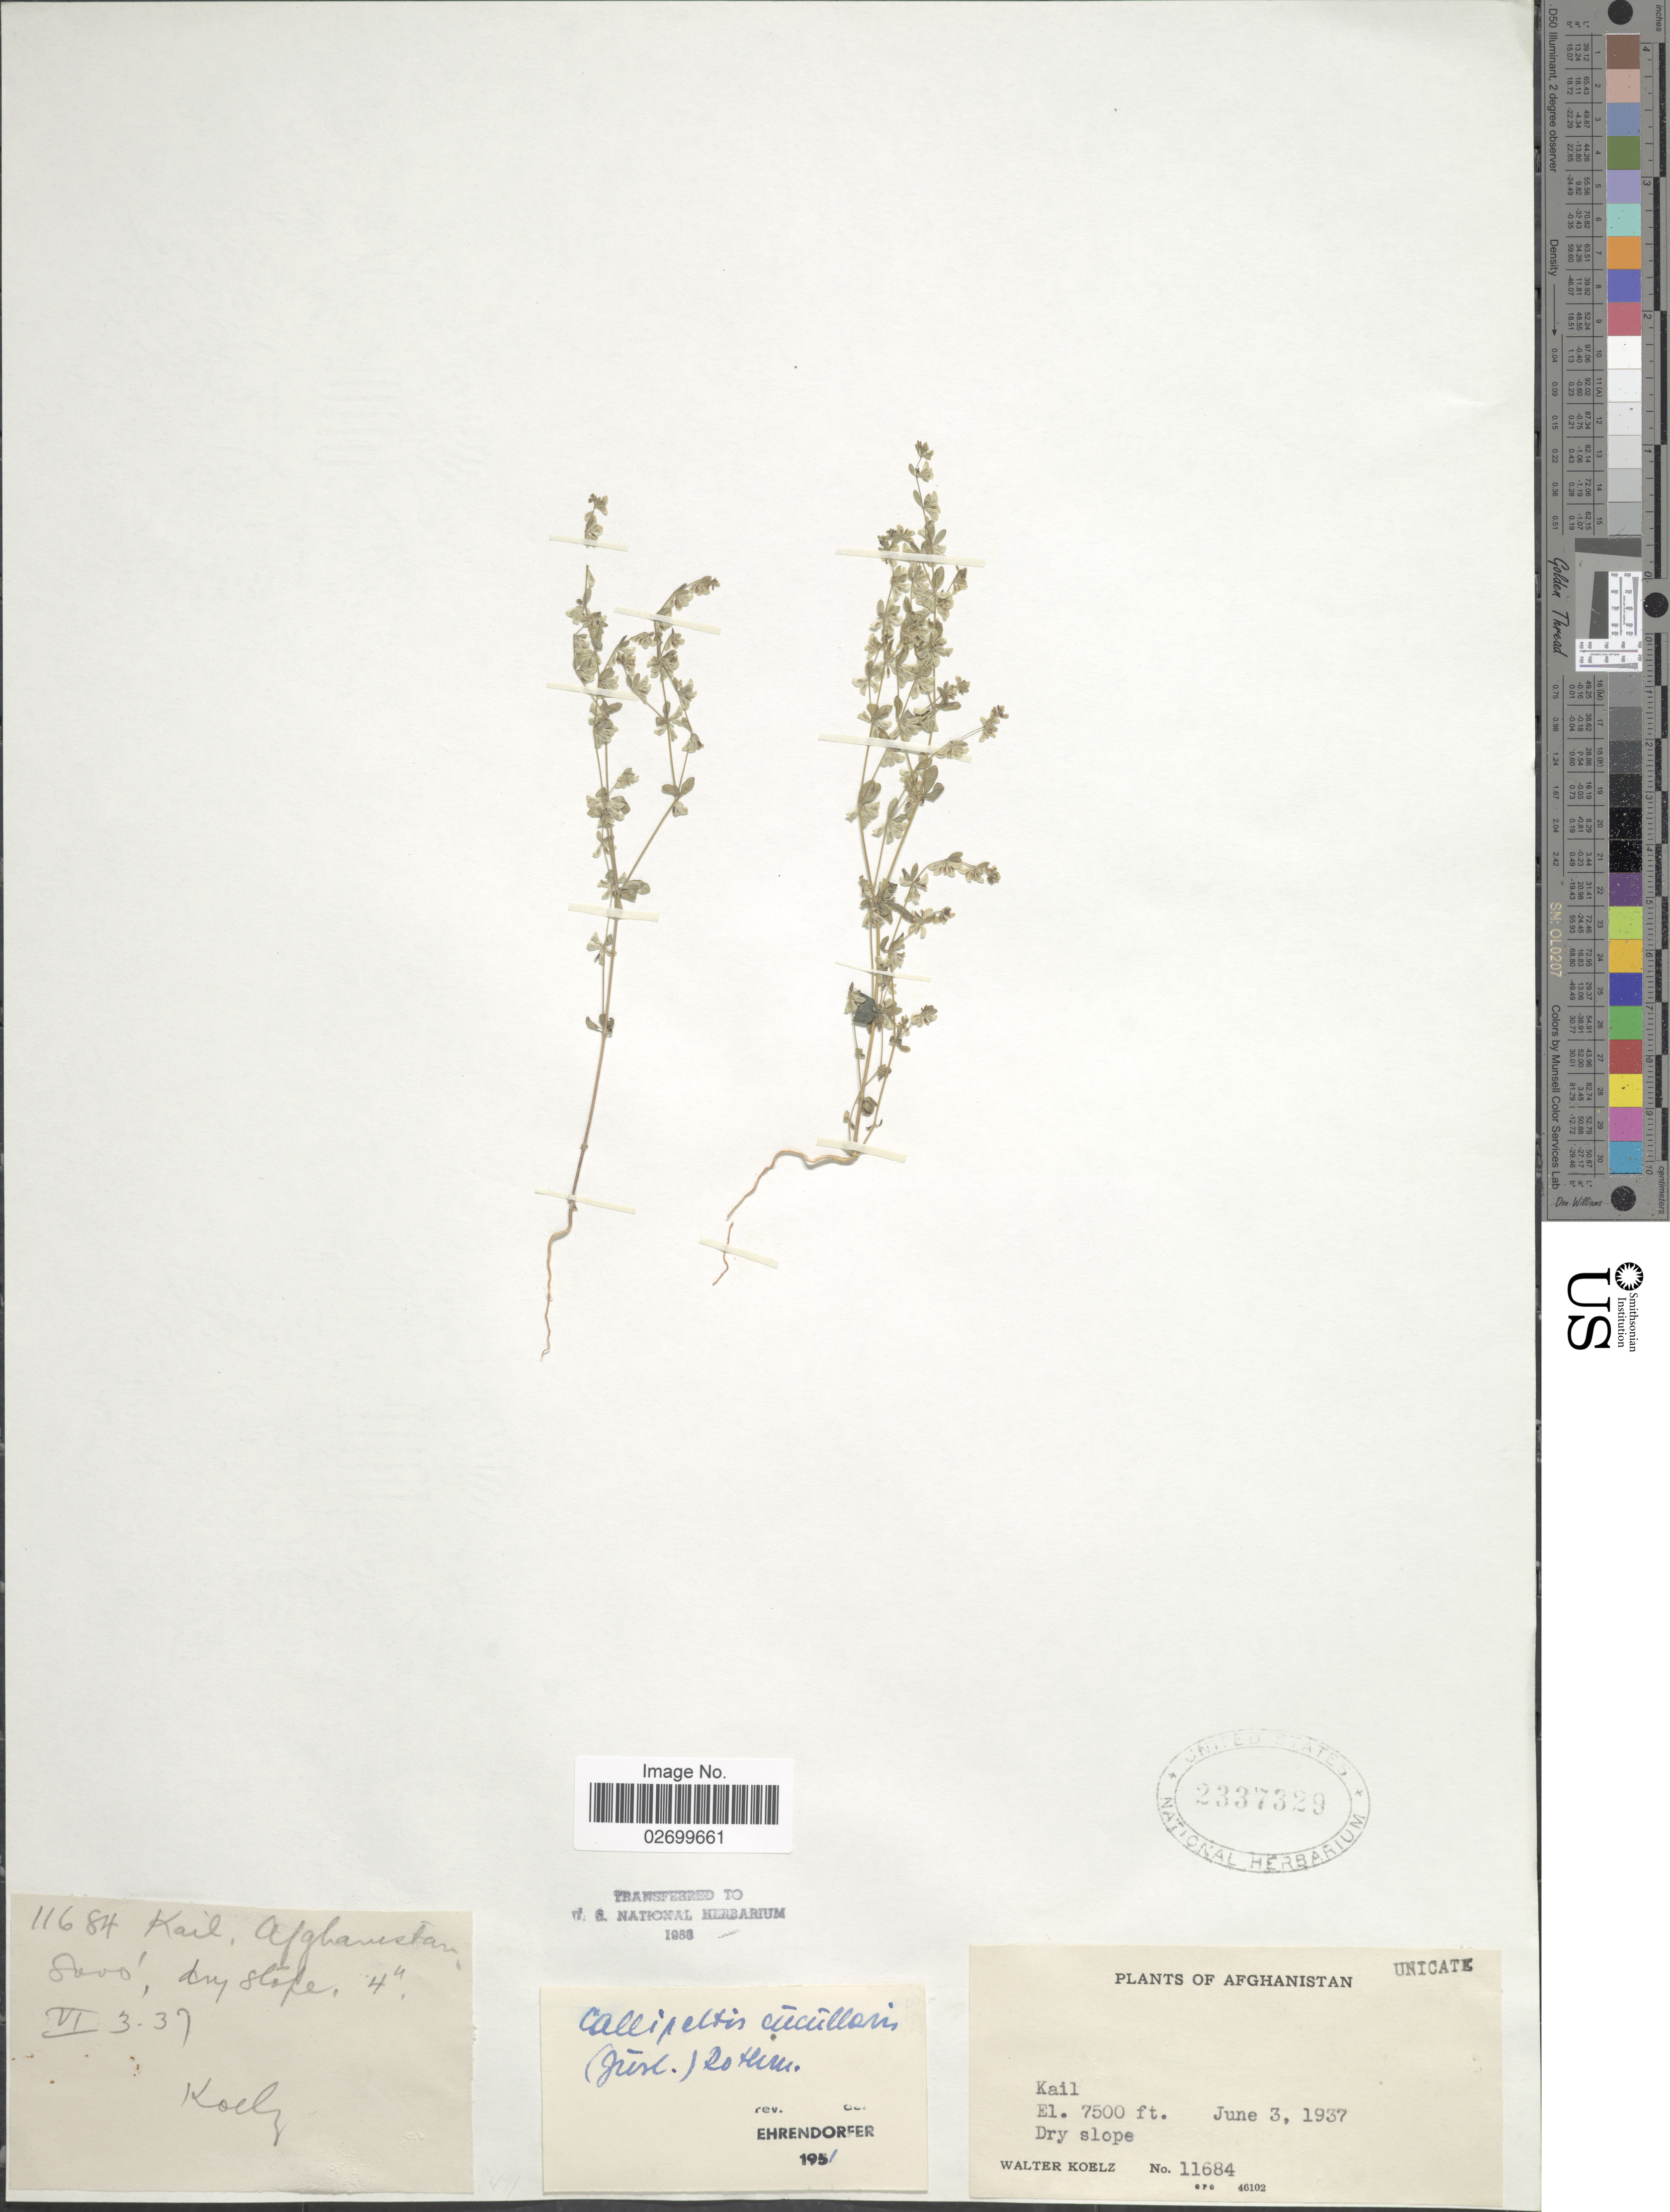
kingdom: Plantae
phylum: Tracheophyta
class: Magnoliopsida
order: Gentianales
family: Rubiaceae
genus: Callipeltis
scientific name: Callipeltis cucullaris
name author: (L.) DC.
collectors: W. N. Koelz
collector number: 11684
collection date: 1937-06-03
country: Afghanistan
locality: Kail. Dry slope.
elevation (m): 2286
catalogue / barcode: US 2337329